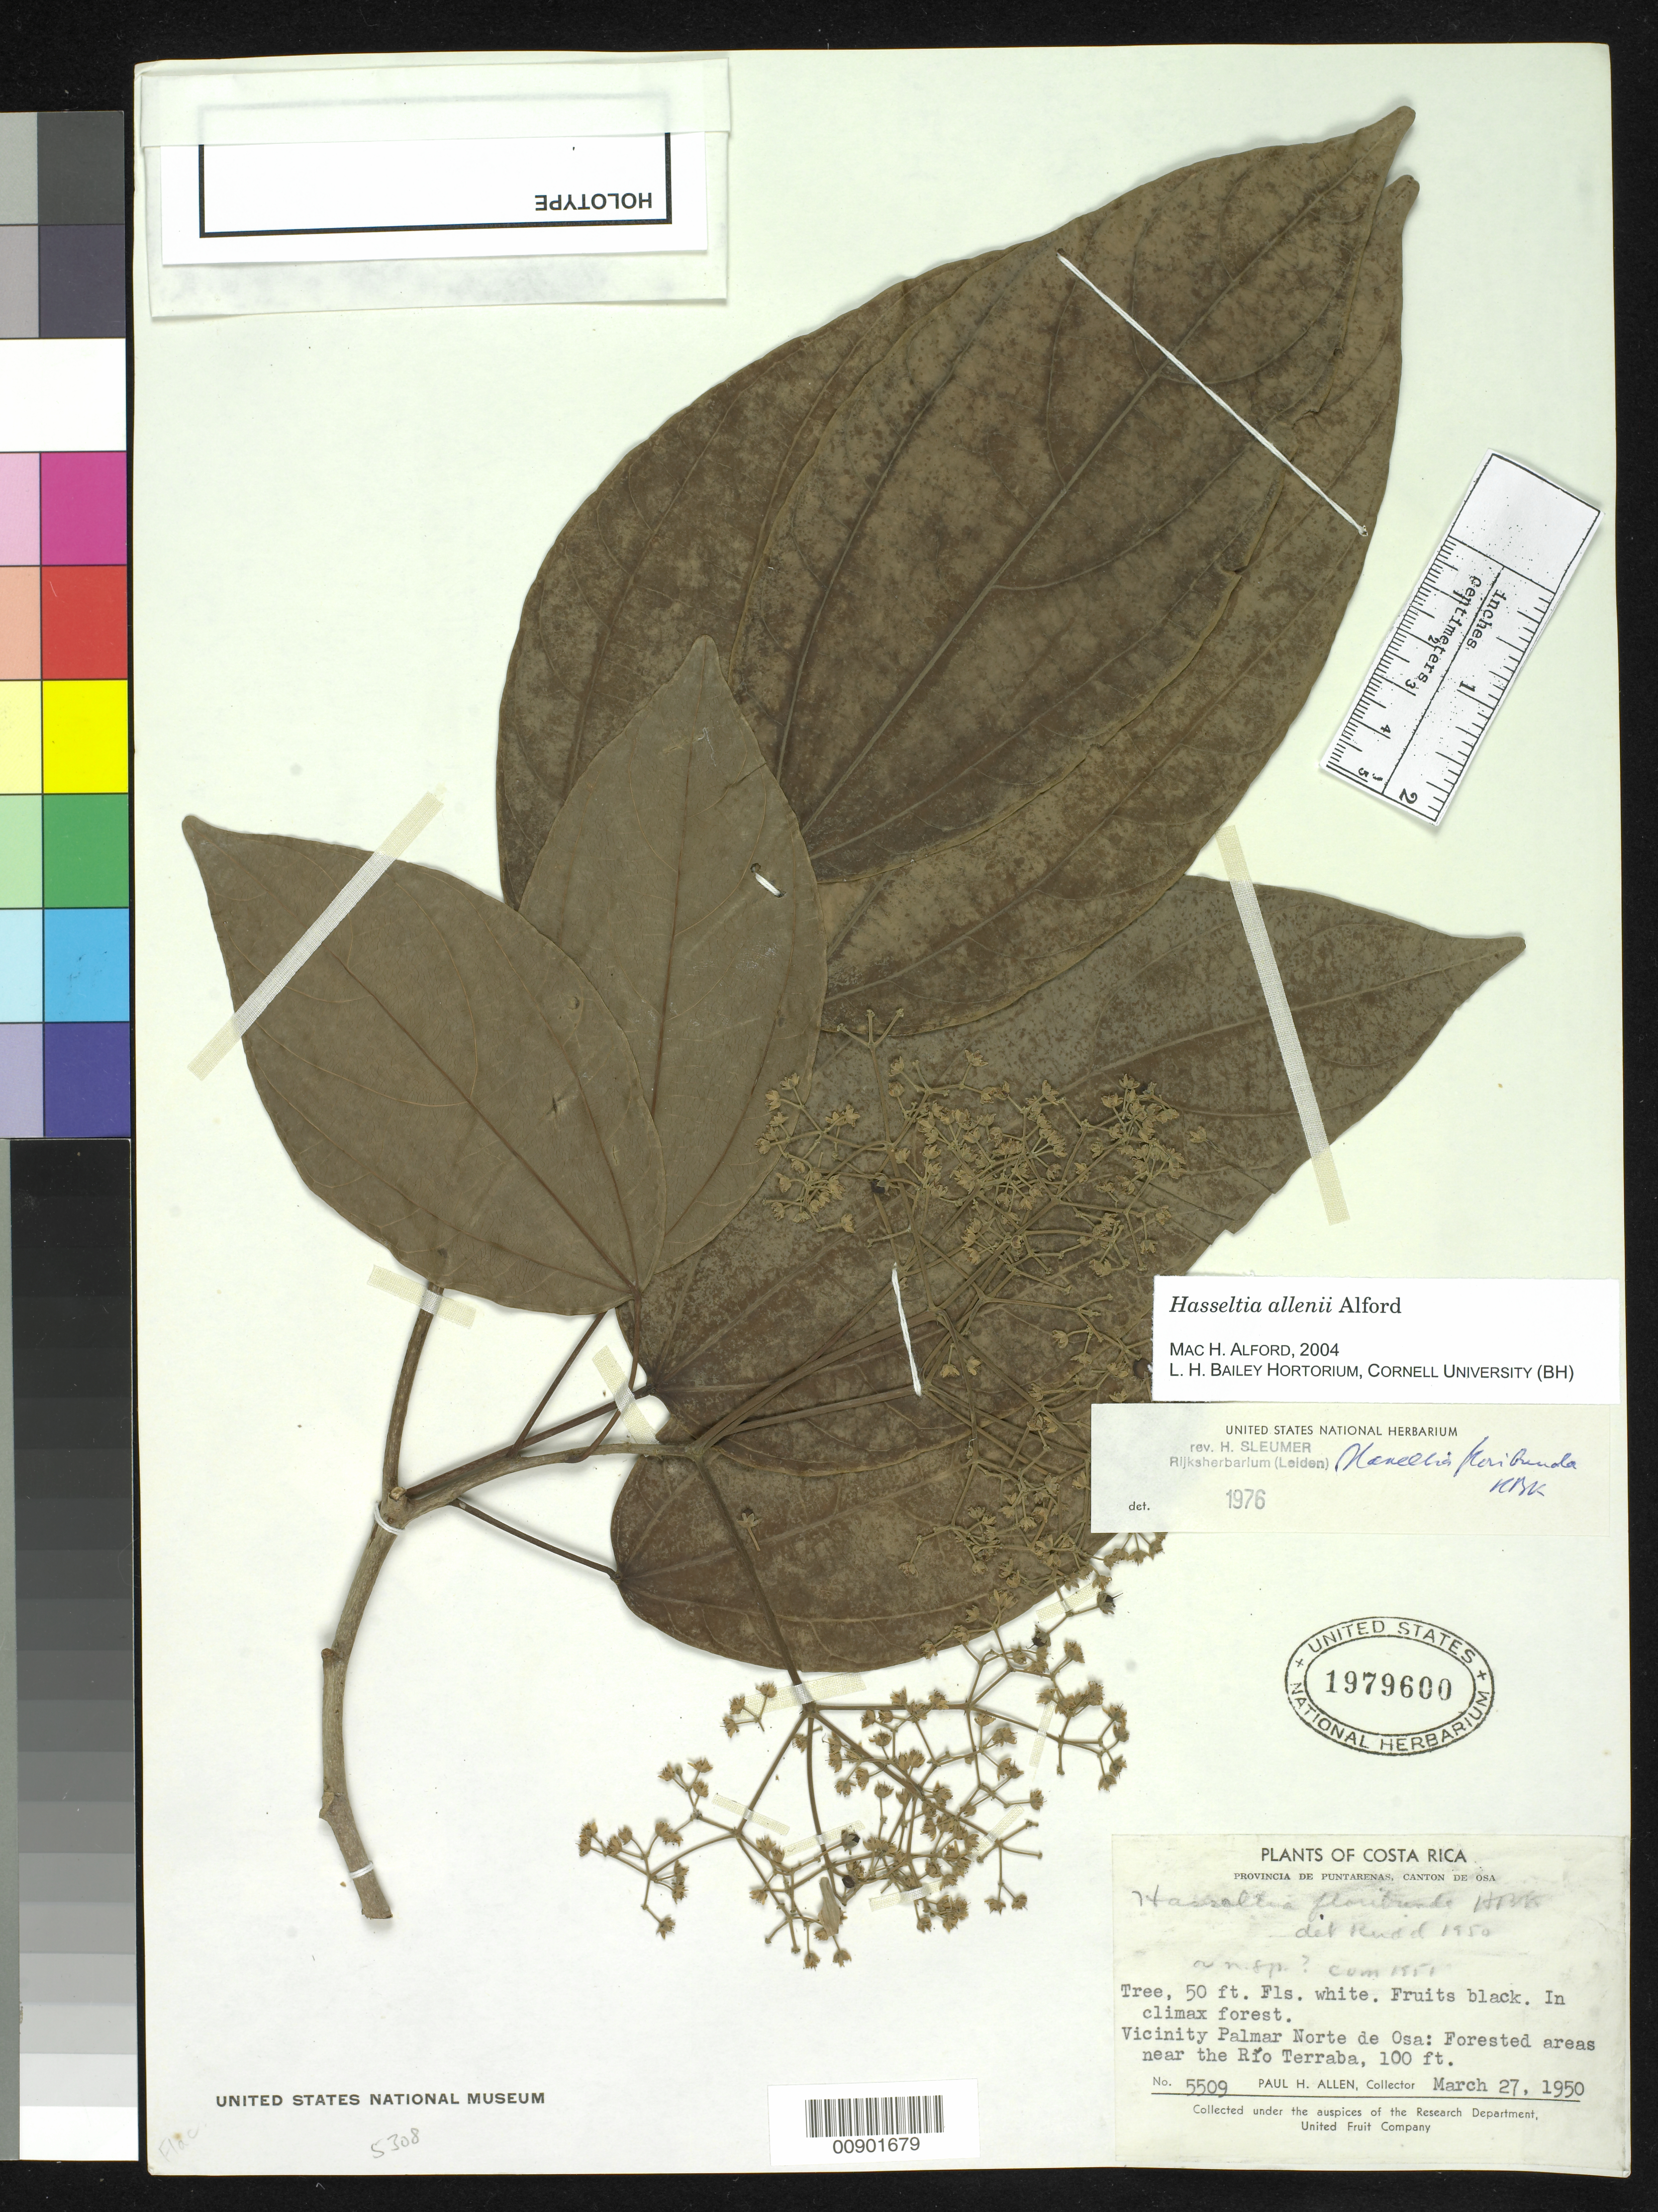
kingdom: Plantae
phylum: Tracheophyta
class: Magnoliopsida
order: Malpighiales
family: Salicaceae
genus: Hasseltia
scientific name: Hasseltia allenii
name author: Hammel & Grayum ex M.H. Alford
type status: Holotype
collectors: P. H. Allen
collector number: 5509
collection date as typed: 27 Mar 1950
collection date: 1950-03-27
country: Costa Rica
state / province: Puntarenas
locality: Provincia de Puntarenas, canton de Osa. Vicinity Palmer Norte de Osa: forested areas near the Río Terraba.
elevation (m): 30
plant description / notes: Holotype mounted on 2 sheets.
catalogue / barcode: US 1979600